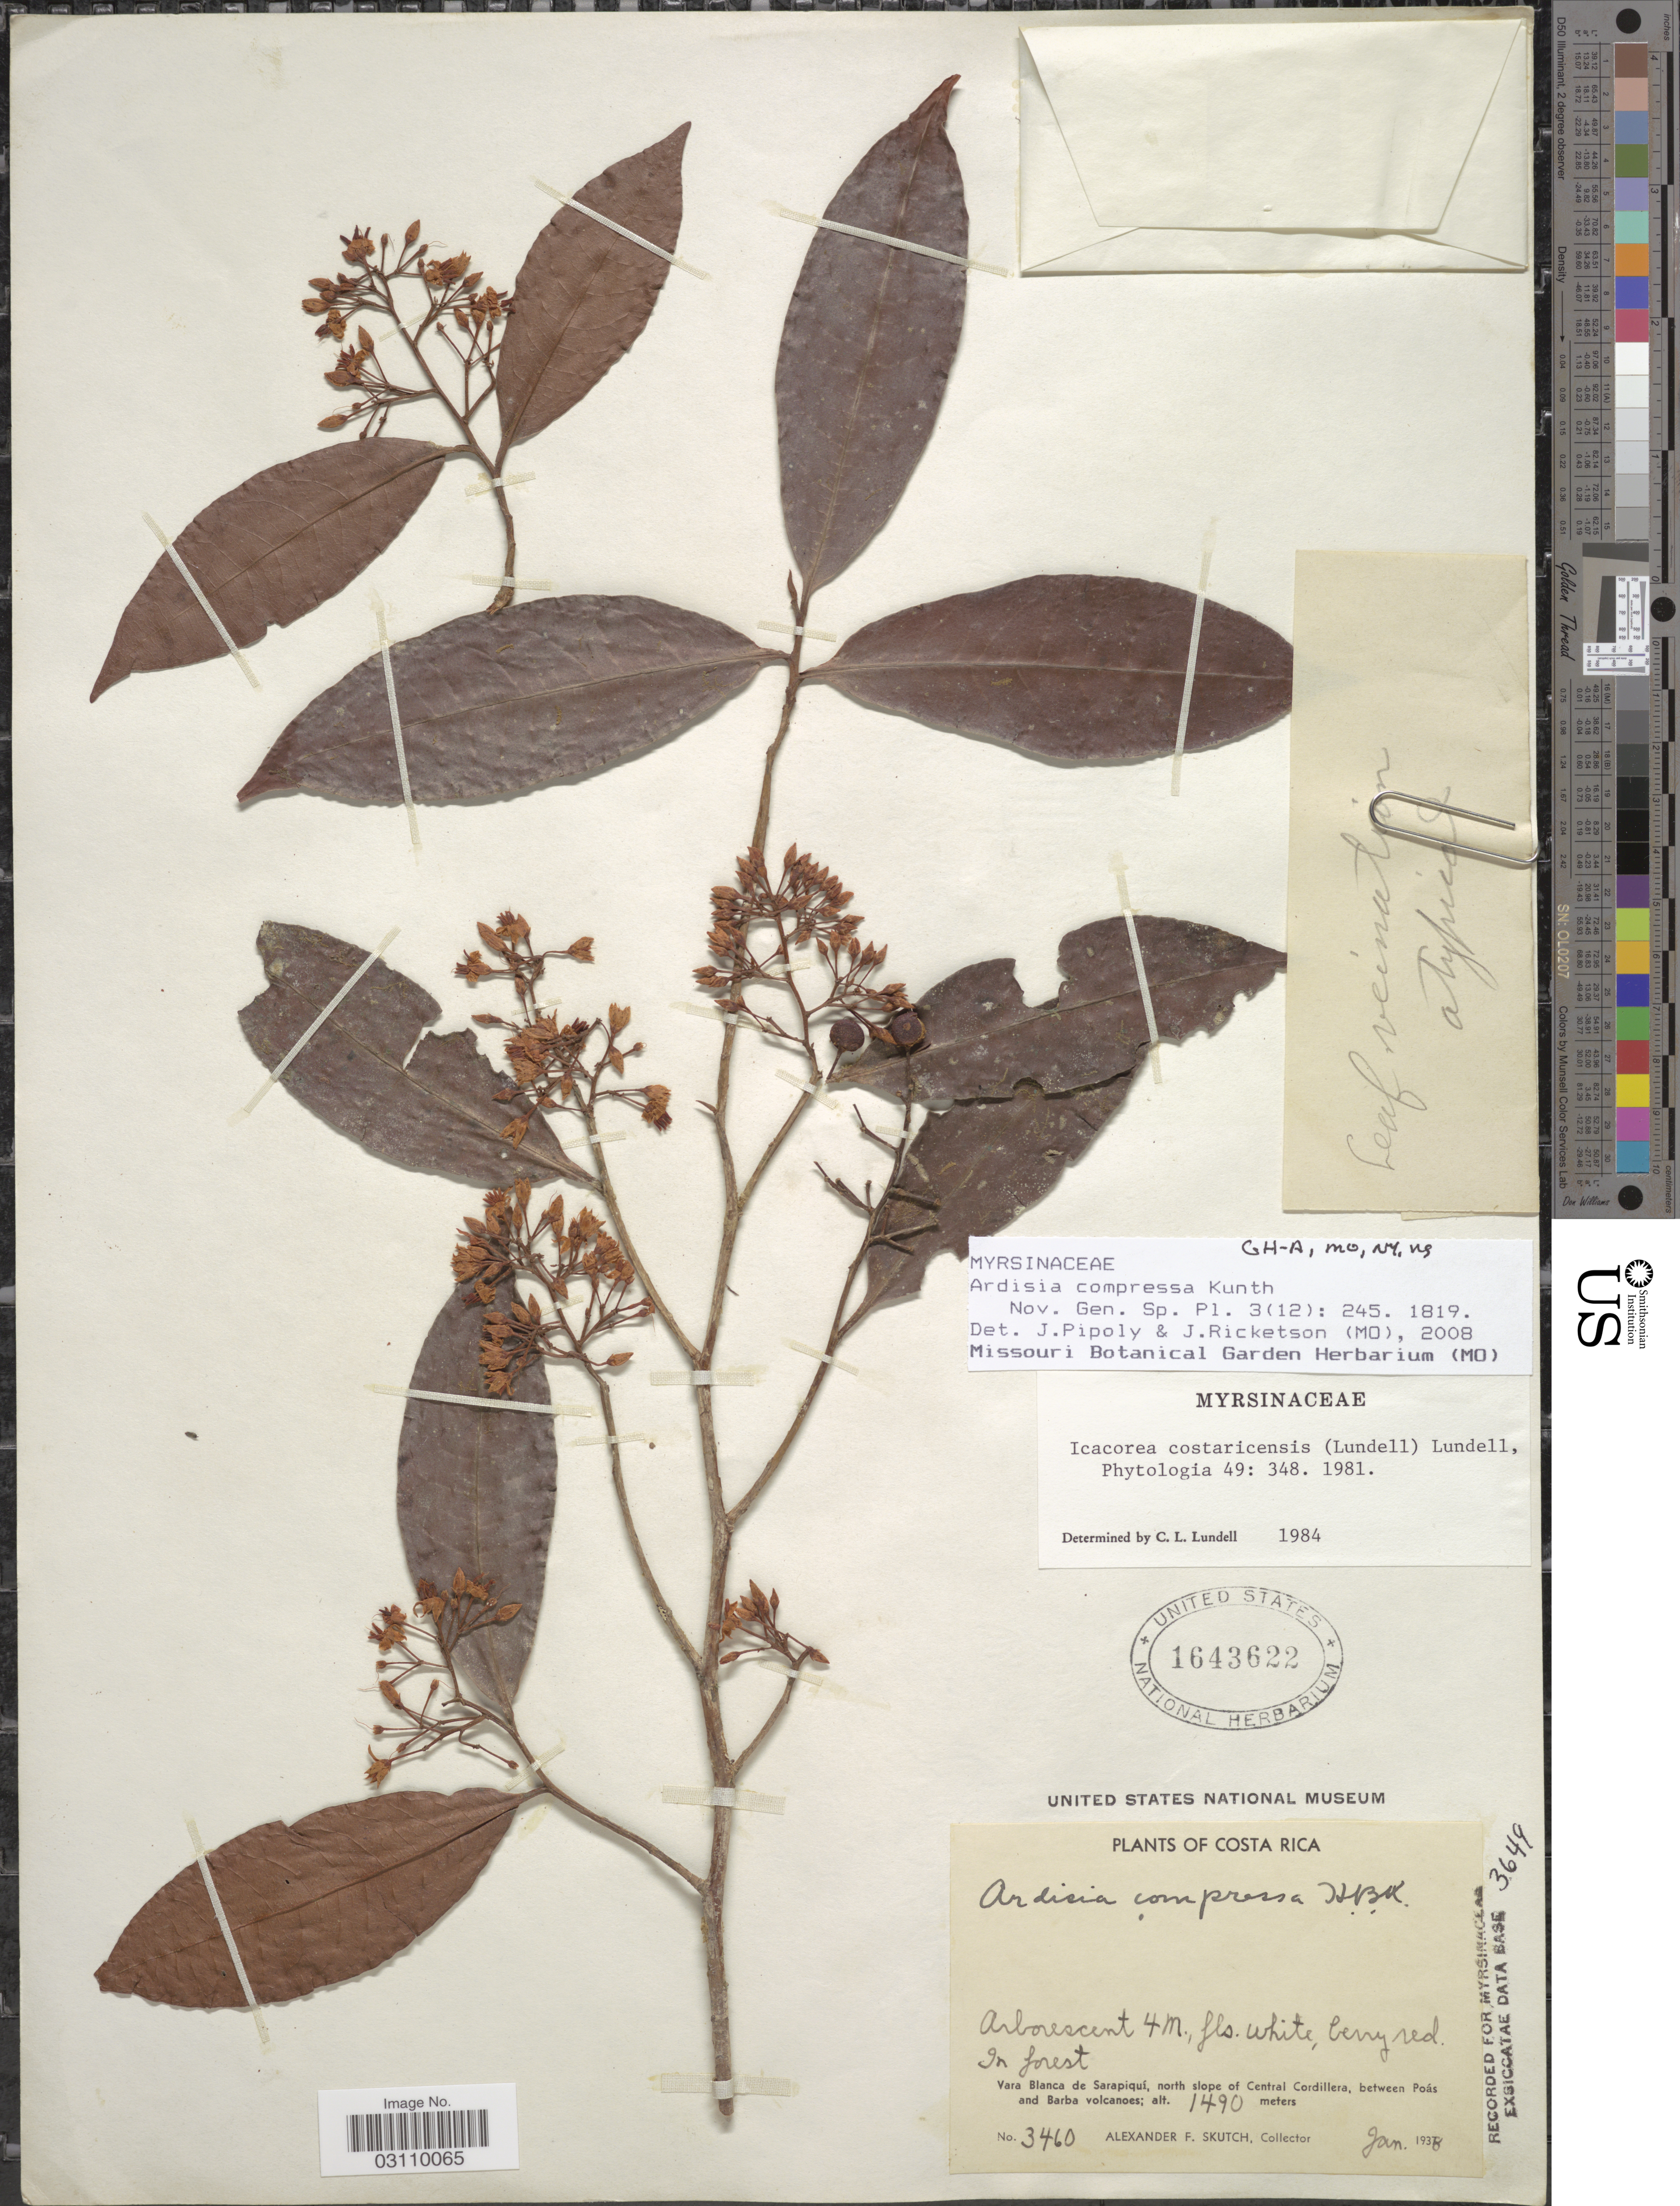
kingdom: Plantae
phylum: Tracheophyta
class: Magnoliopsida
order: Ericales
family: Primulaceae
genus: Ardisia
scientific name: Ardisia compressa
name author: Kunth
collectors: A. F. Skutch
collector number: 3460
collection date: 1938-01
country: Costa Rica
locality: Vara Blanca de Sarapiquí, north slope of Central Cordillera, between Poás and Barba volcanoes.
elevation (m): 1490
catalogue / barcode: US 1643622